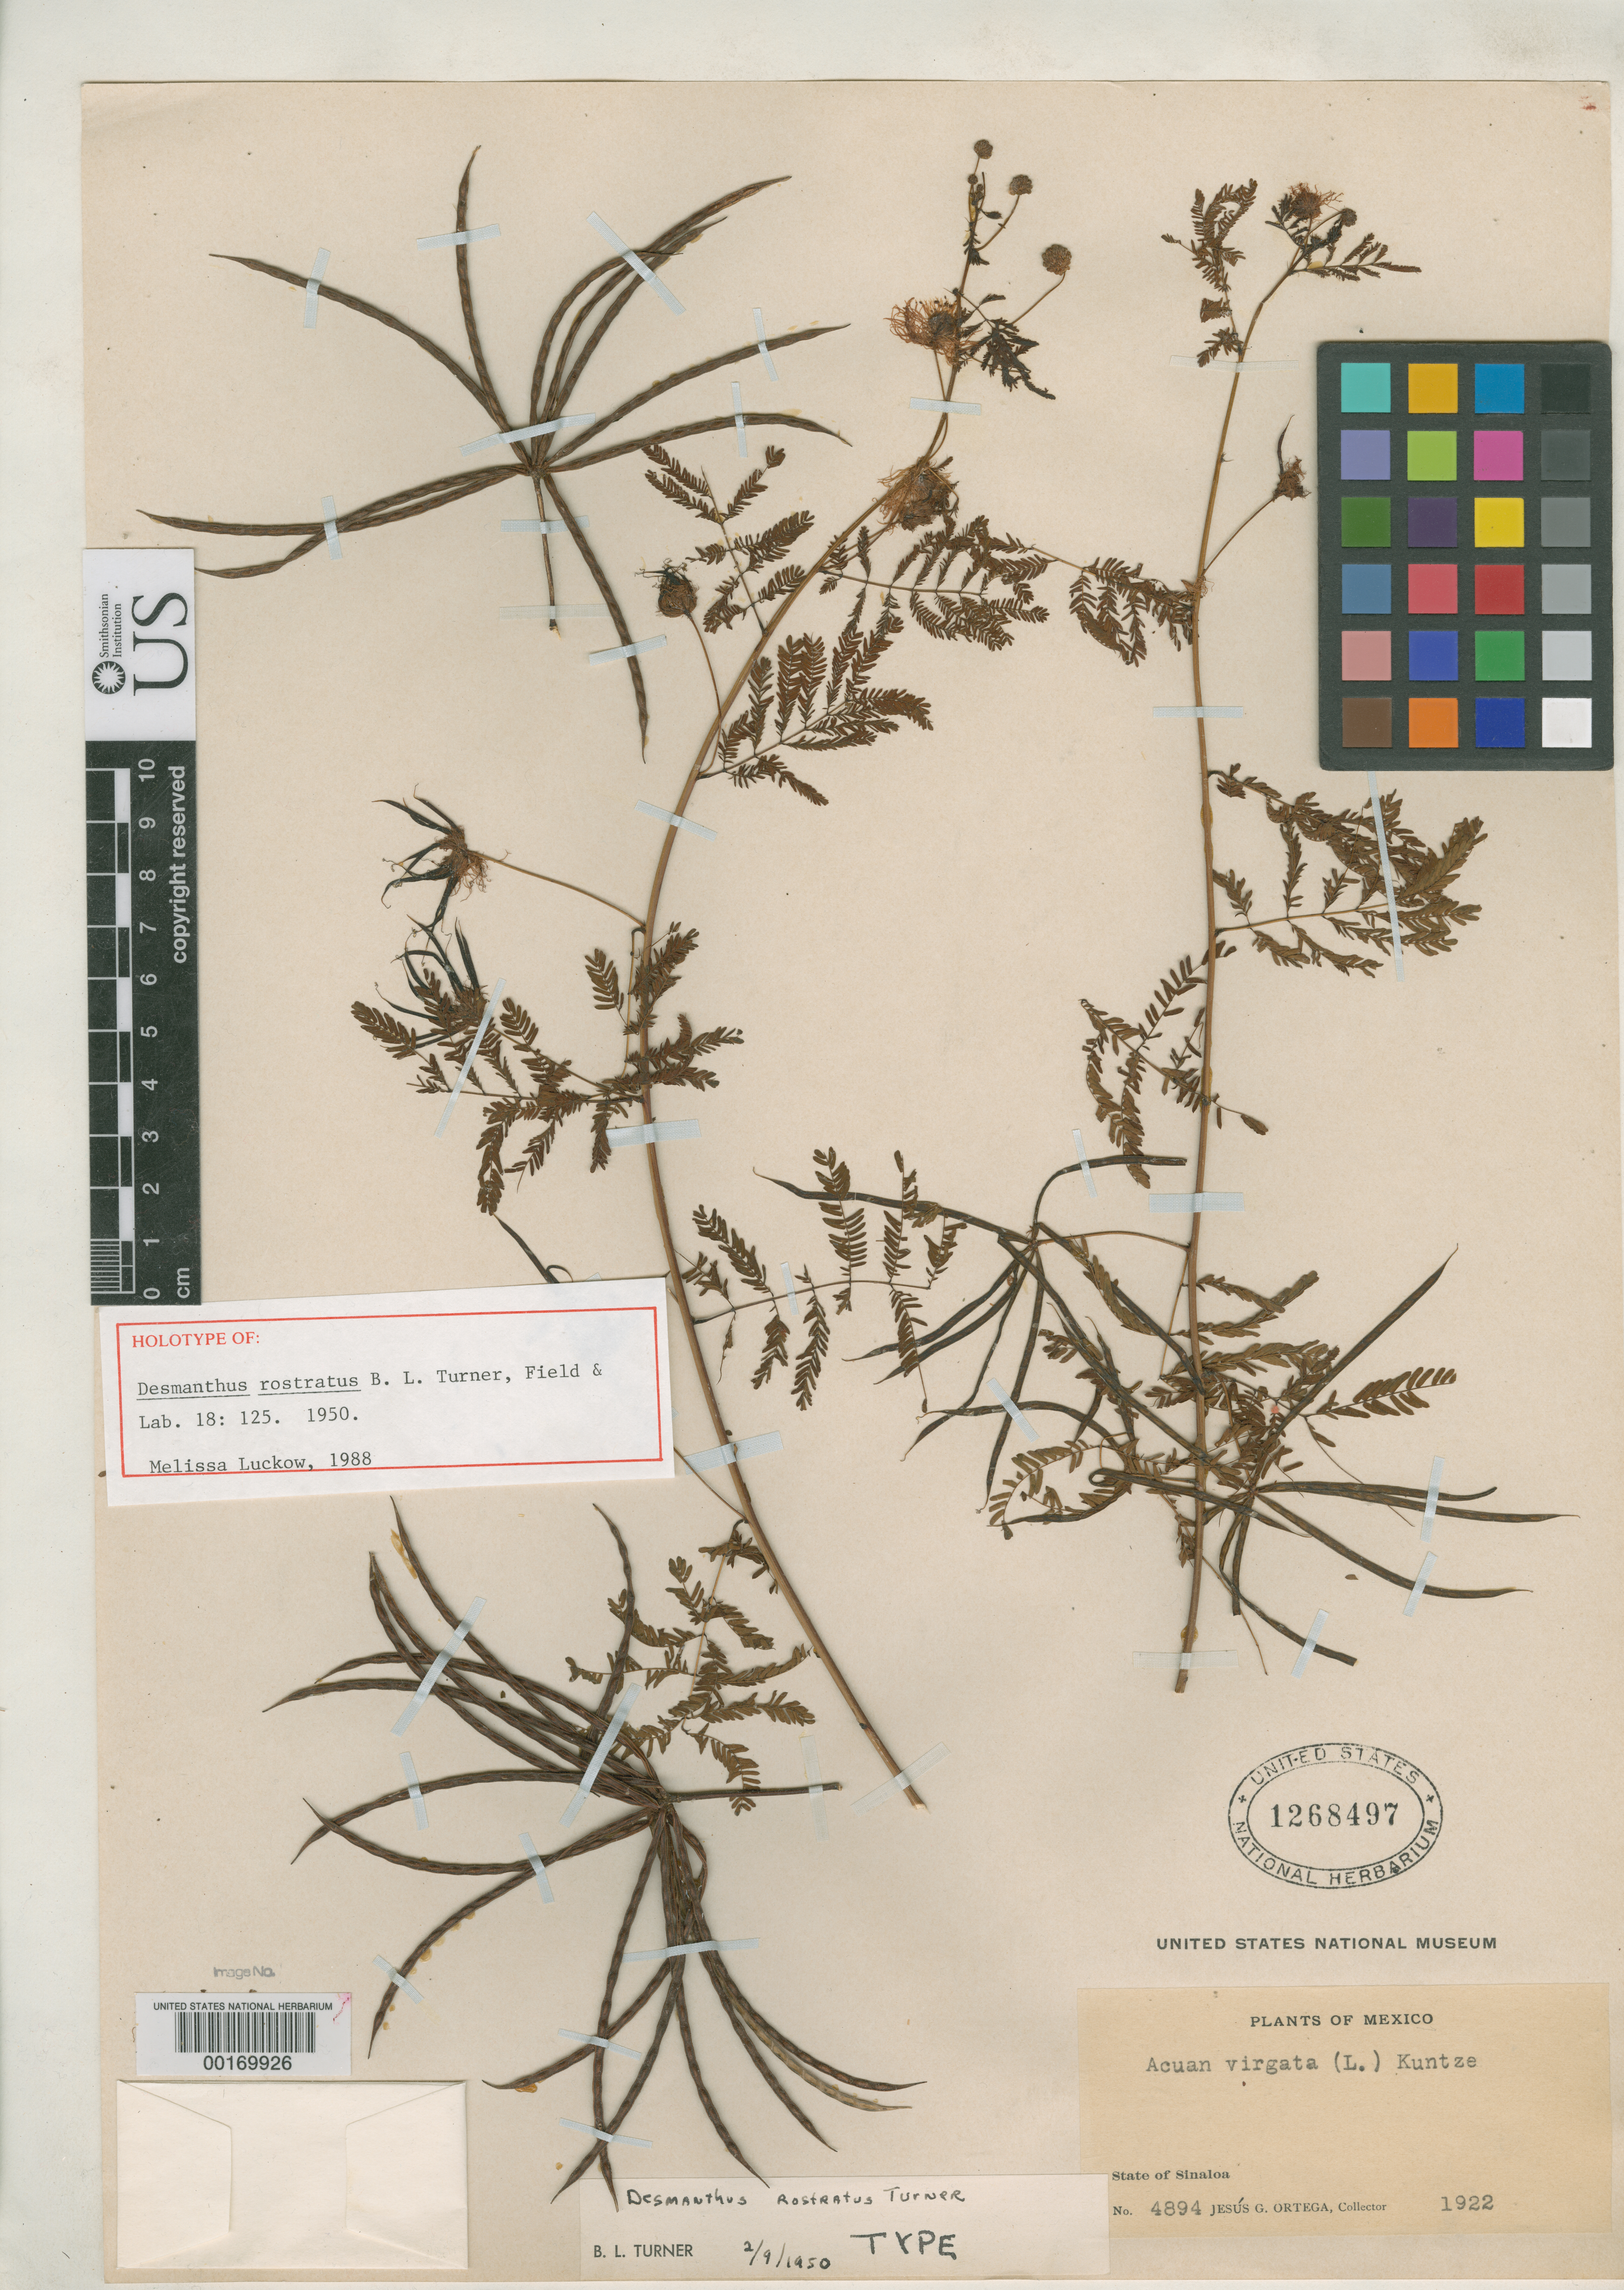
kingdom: Plantae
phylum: Tracheophyta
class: Magnoliopsida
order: Fabales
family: Fabaceae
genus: Desmanthus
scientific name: Desmanthus rostratus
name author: B.L. Turner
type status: Holotype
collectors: J. Ortega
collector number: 4894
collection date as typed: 1922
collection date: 1922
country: Mexico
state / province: Sinaloa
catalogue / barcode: US 1268497